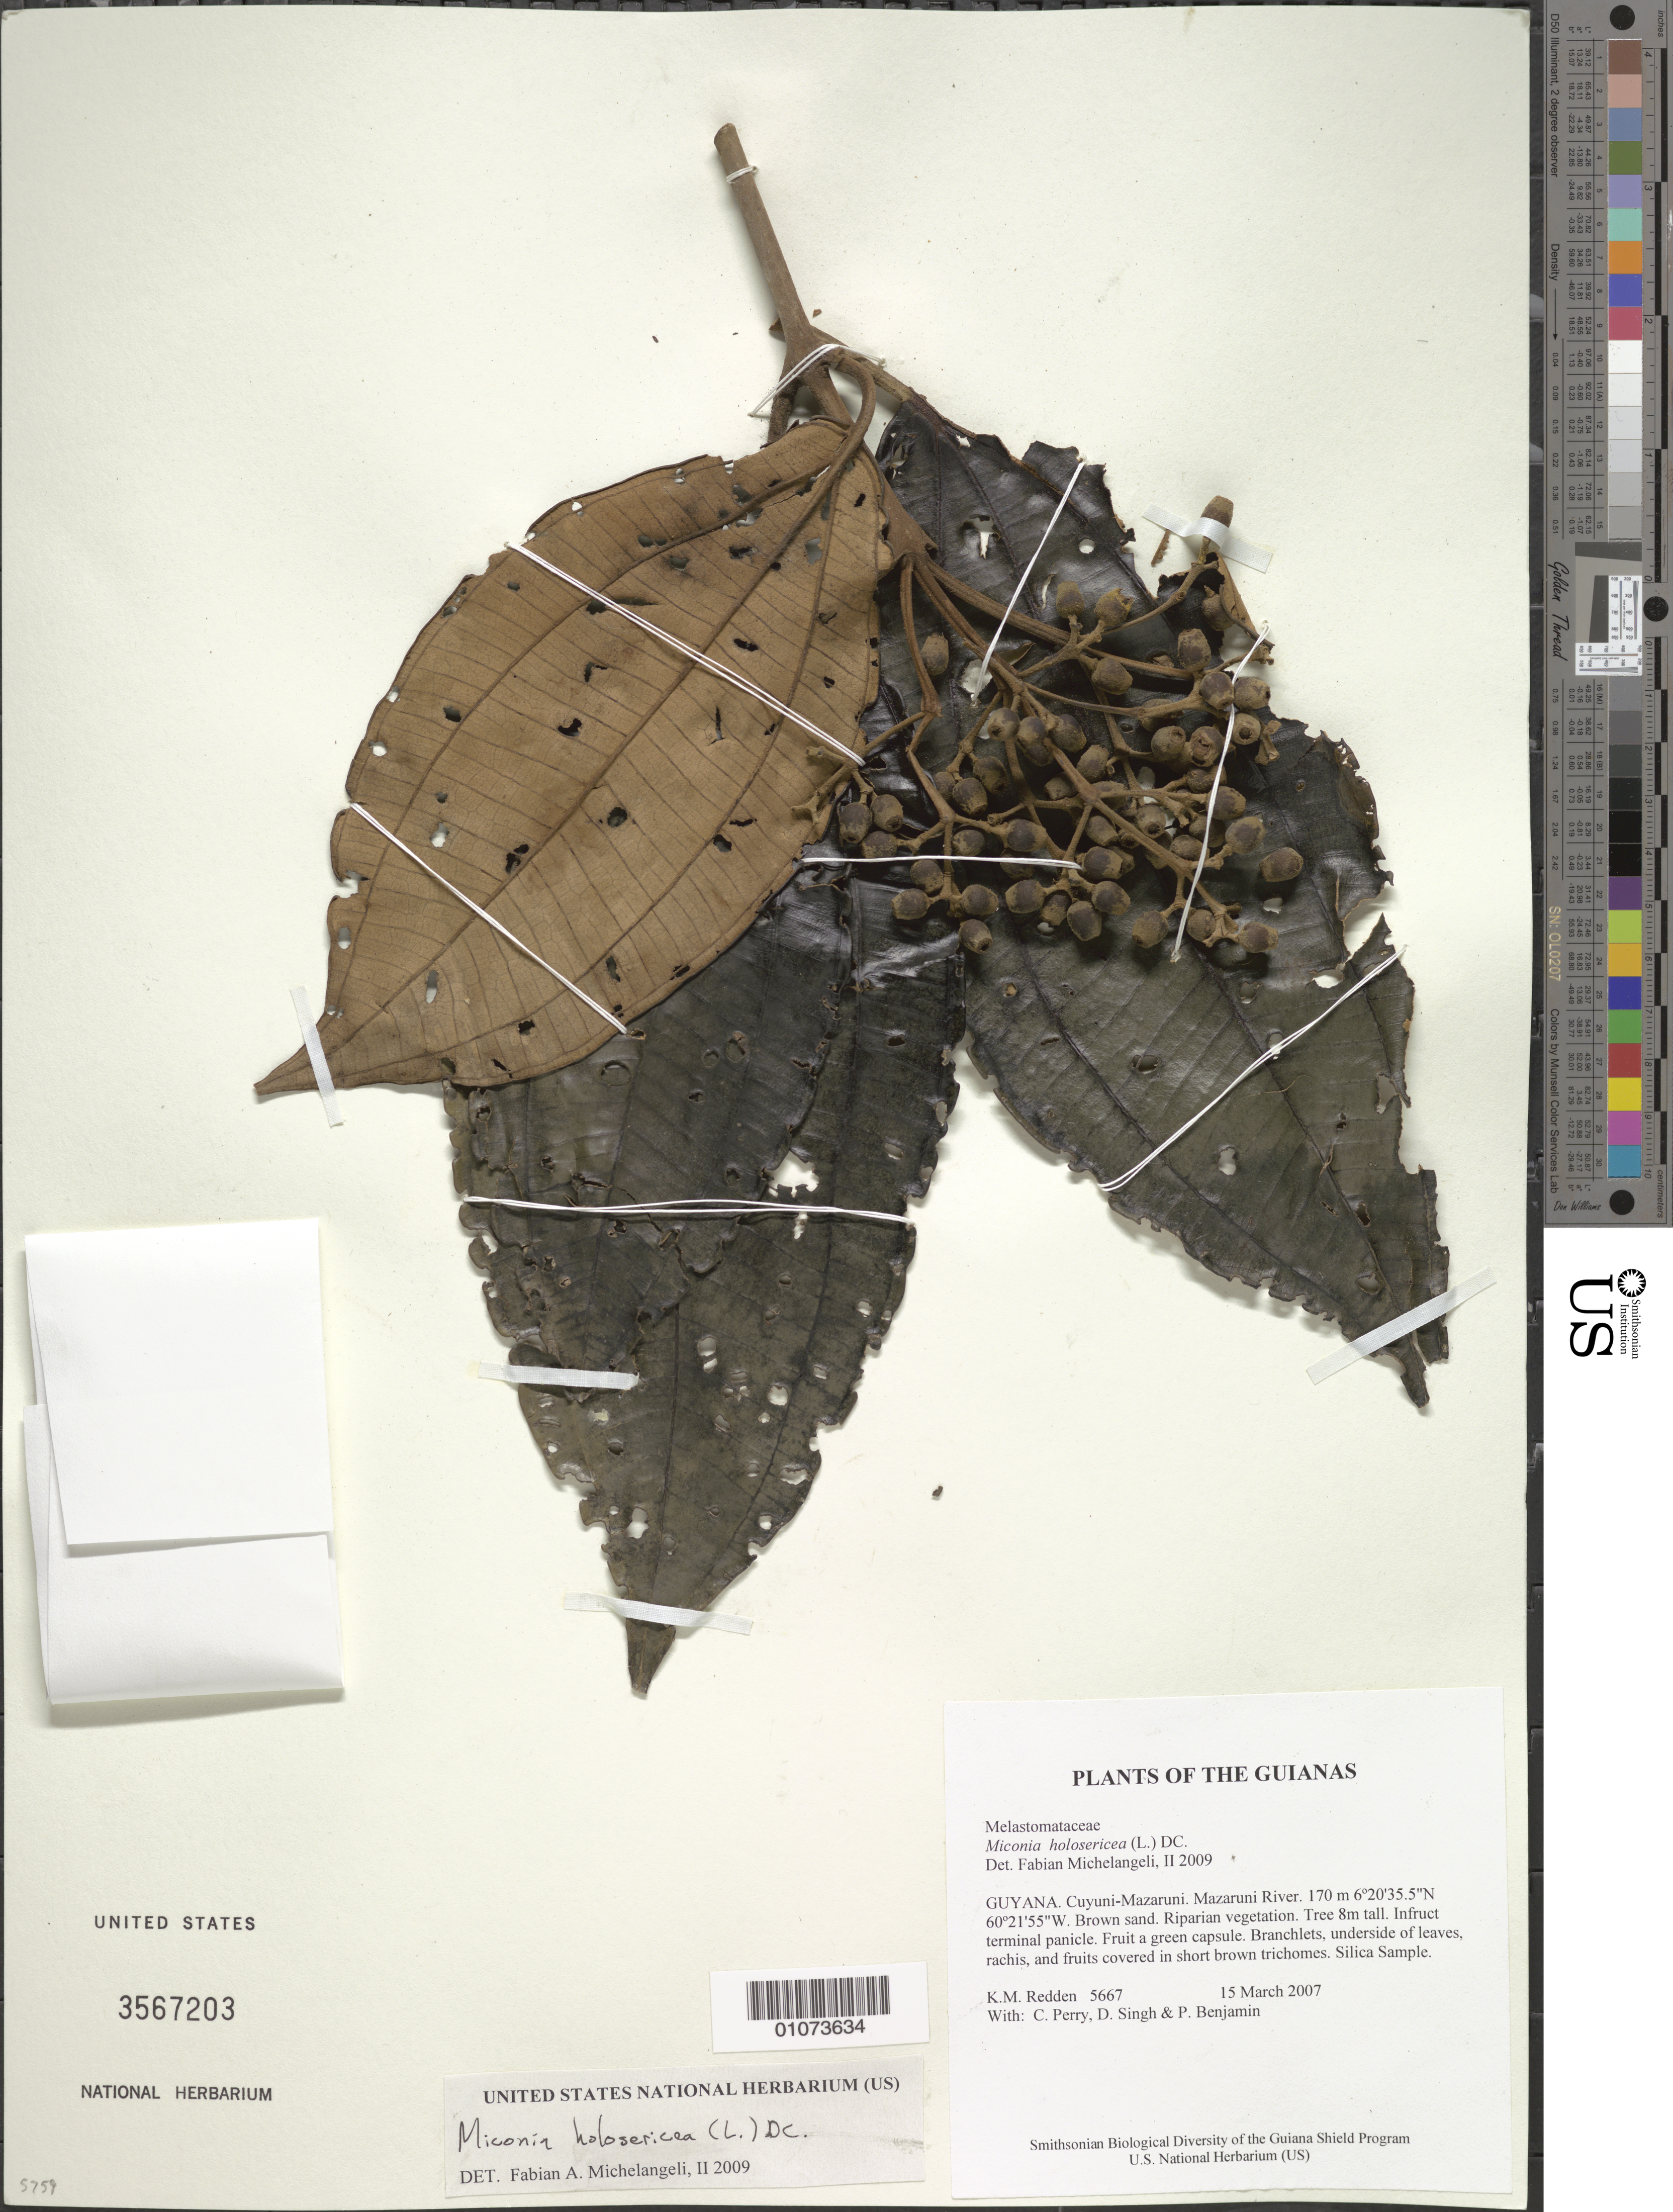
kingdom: Plantae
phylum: Tracheophyta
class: Magnoliopsida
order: Myrtales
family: Melastomataceae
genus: Miconia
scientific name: Miconia holosericea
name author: (L.) DC.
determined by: Michelangeli, F. A.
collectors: K. M. Redden, C. Perry, D. Singh & P. Benjamin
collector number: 5667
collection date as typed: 15 March 2007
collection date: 2007-03-15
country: Guyana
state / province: Cuyuni-Mazaruni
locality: Mazaruni River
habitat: Brown sand. Riparian vegetation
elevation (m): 170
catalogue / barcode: US 3567203